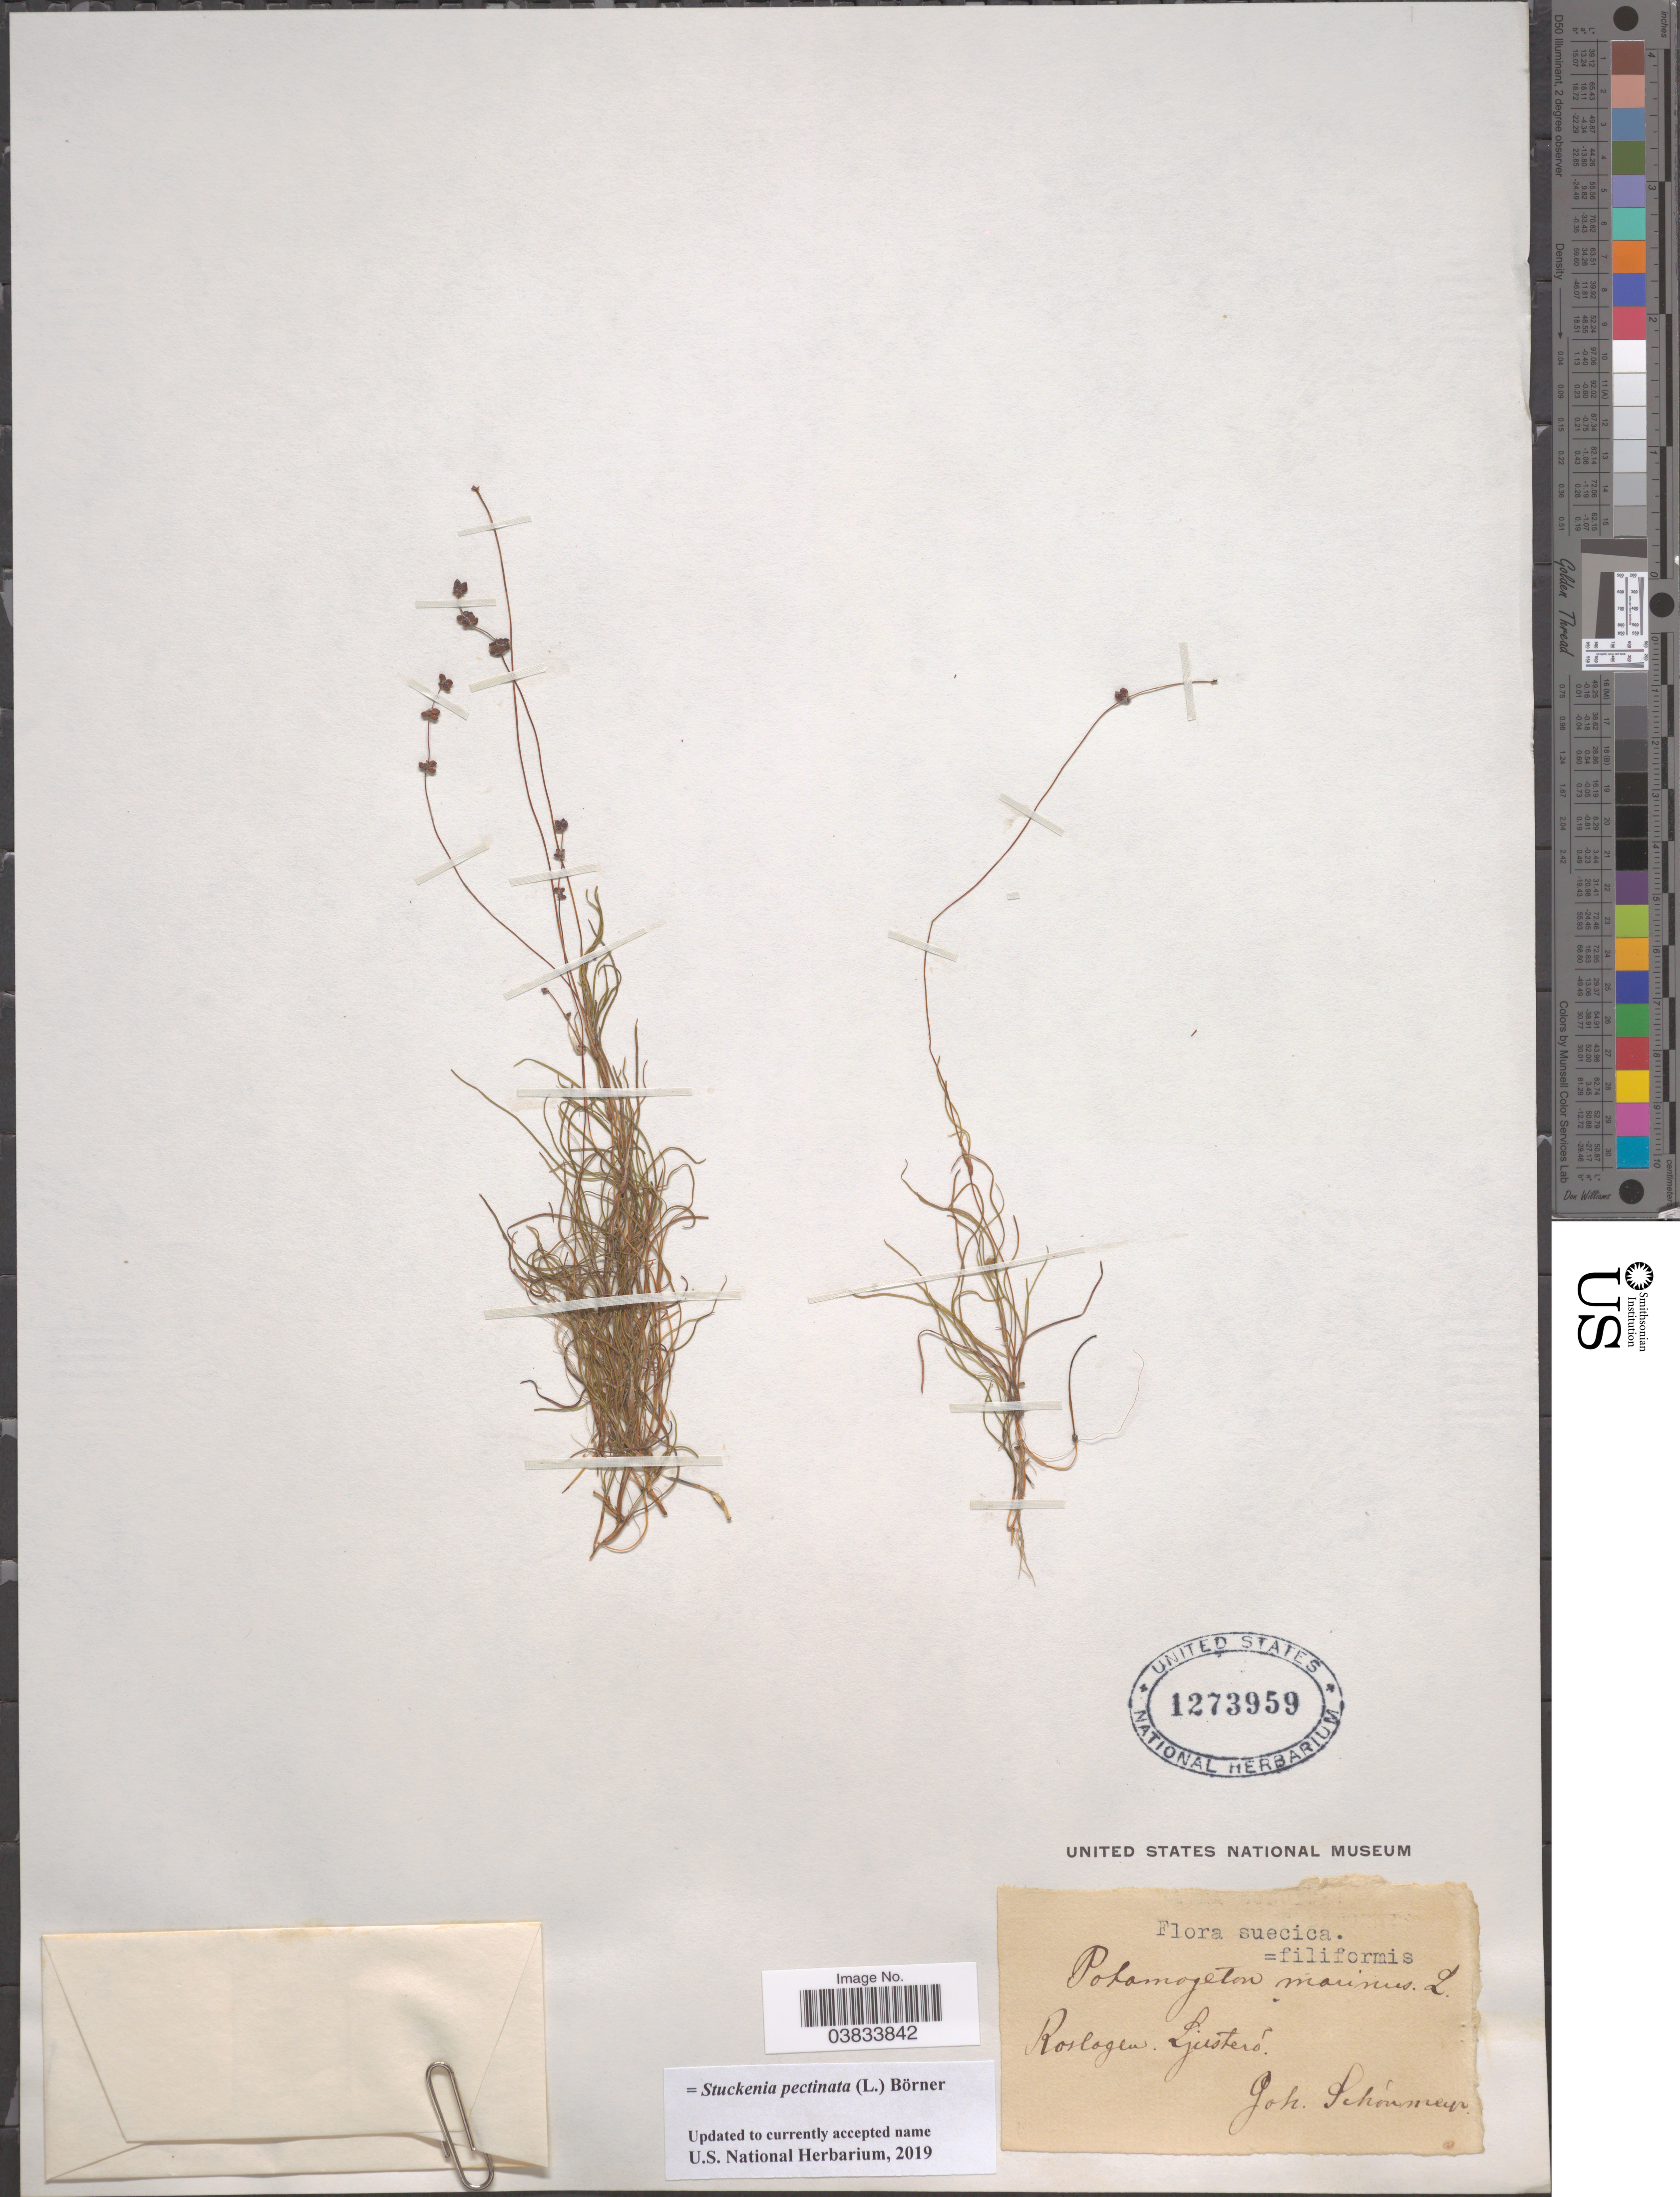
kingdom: Plantae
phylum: Tracheophyta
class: Liliopsida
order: Alismatales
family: Potamogetonaceae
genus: Stuckenia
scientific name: Stuckenia pectinata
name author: (L.) Börner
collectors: J. Schonmeyr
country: Sweden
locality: Suecica. Roslagen, Ljustero.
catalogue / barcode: US 1273959